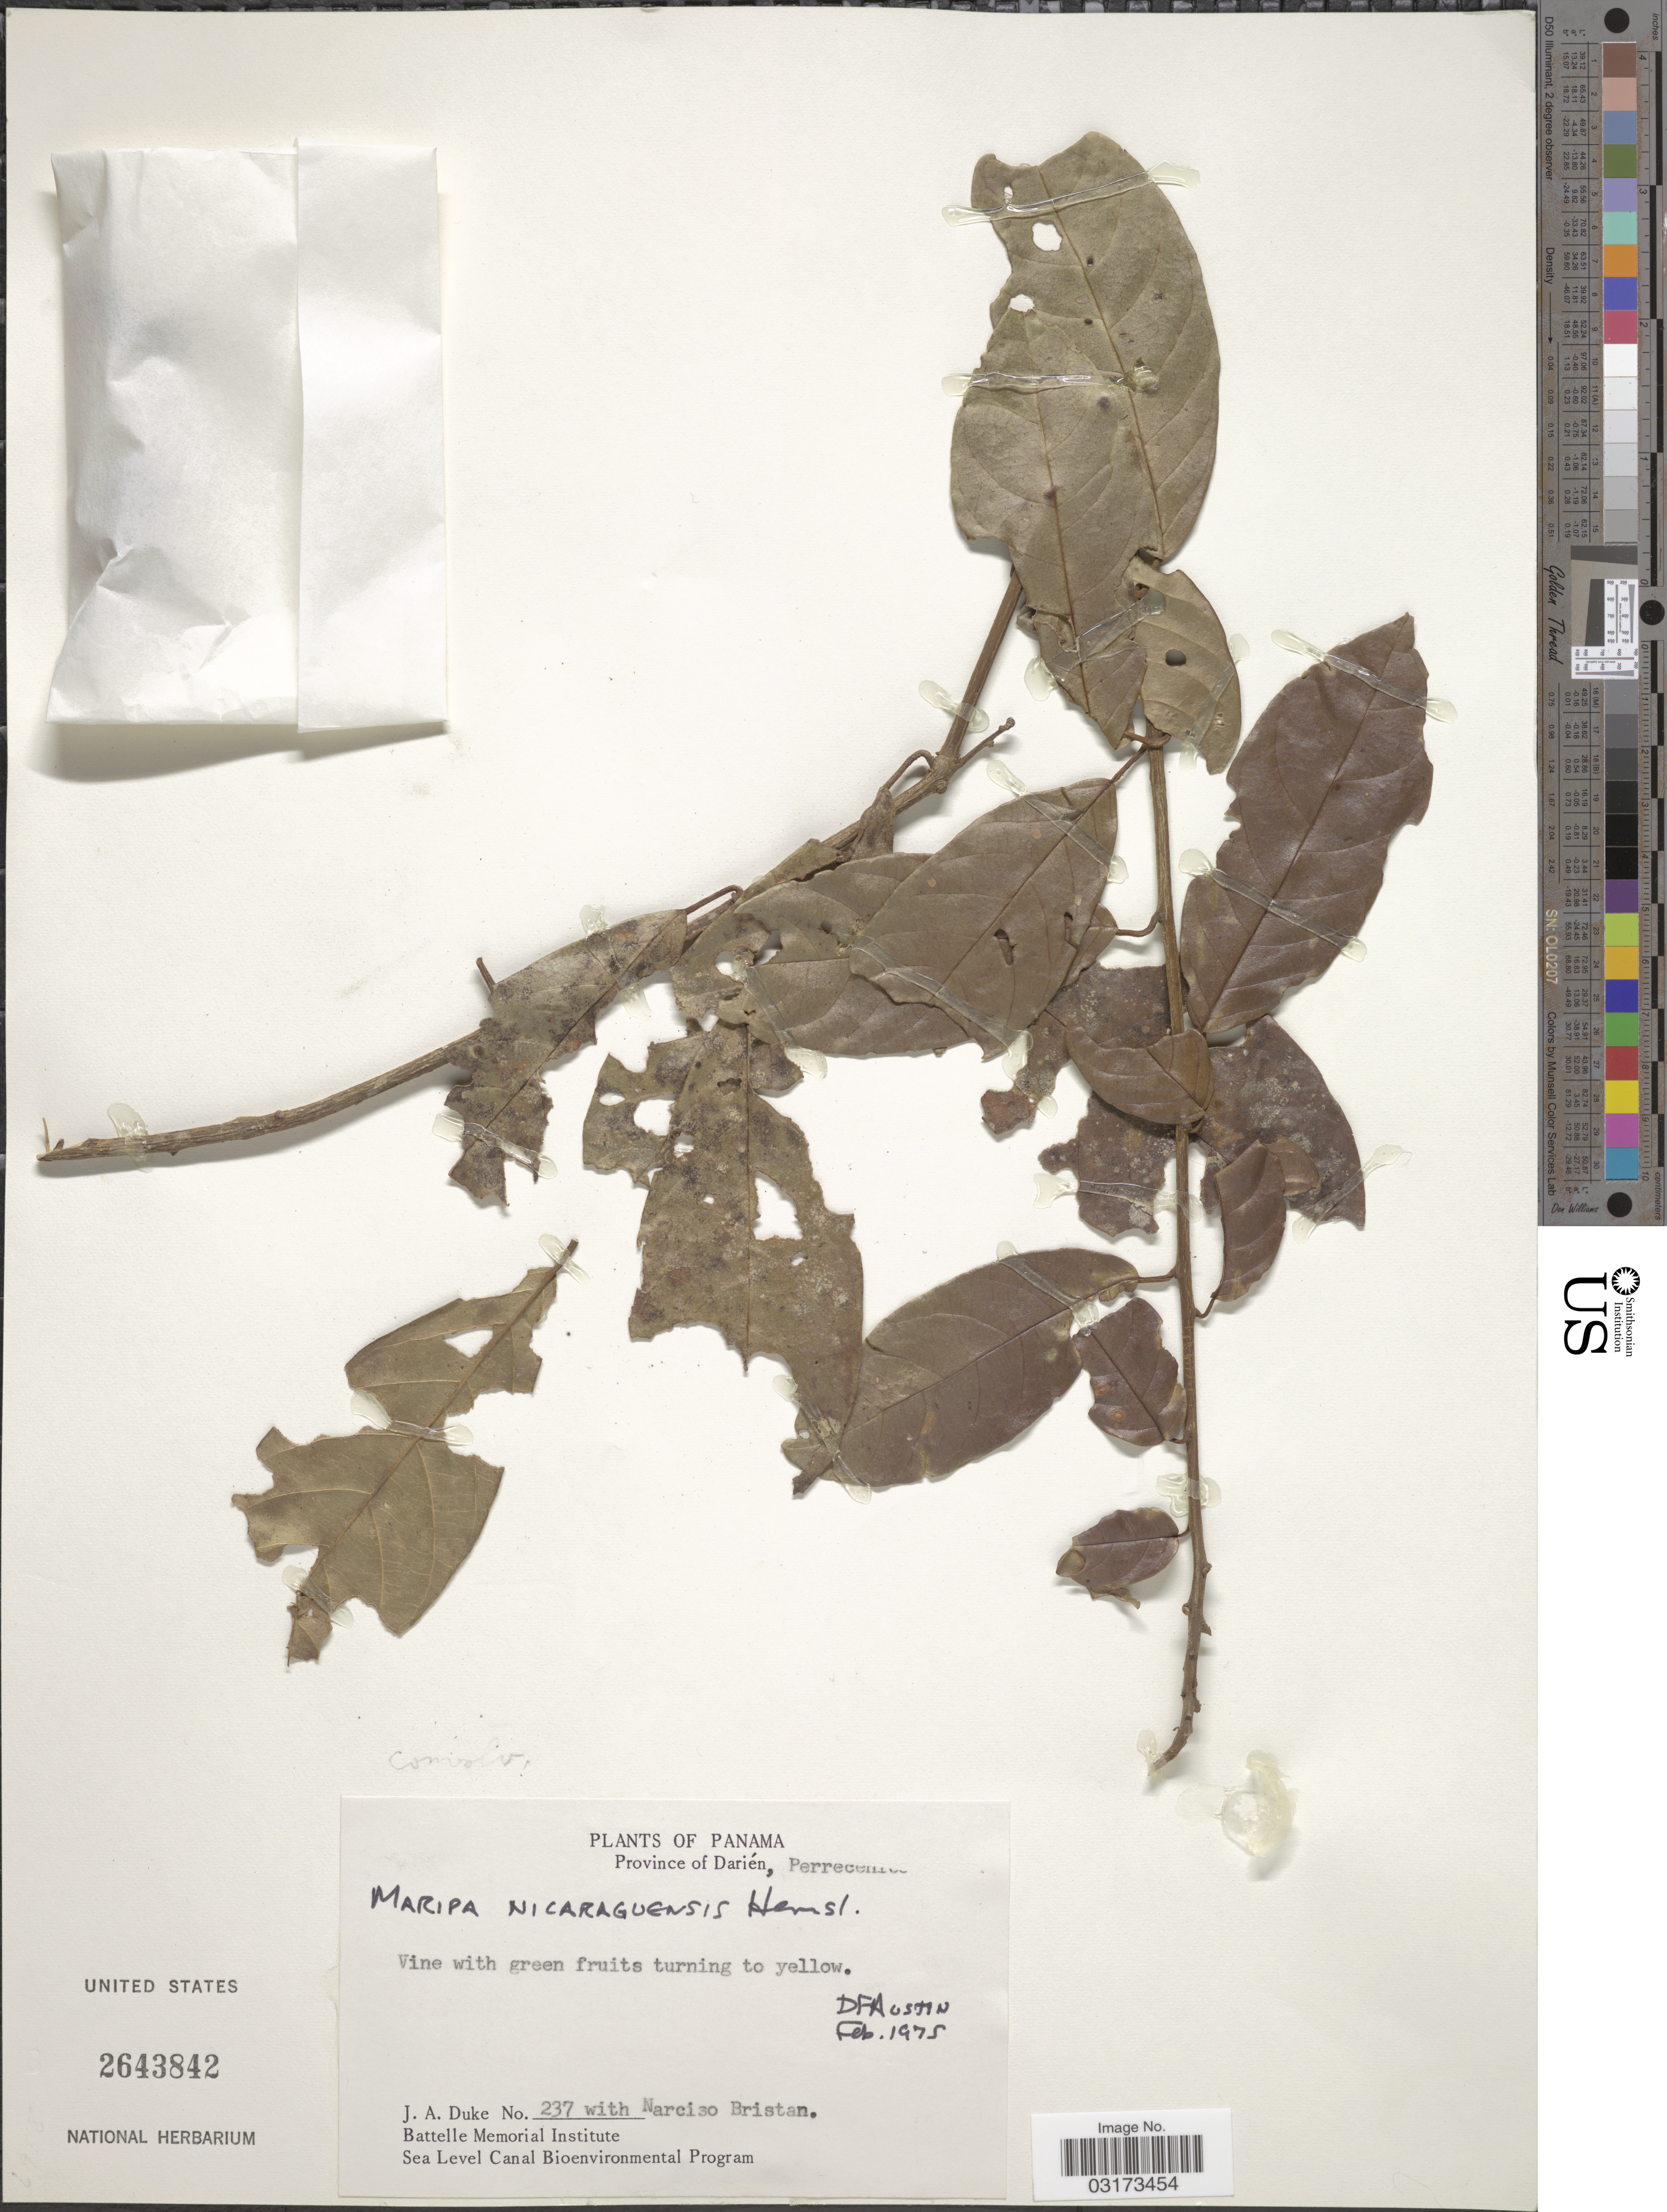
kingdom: Plantae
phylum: Tracheophyta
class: Magnoliopsida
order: Solanales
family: Convolvulaceae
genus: Maripa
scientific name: Maripa nicaraguensis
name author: Hemsl.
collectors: J. A. Duke & N. Bristan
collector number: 237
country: Panama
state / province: Darién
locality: Perrecenico.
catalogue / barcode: US 2643842